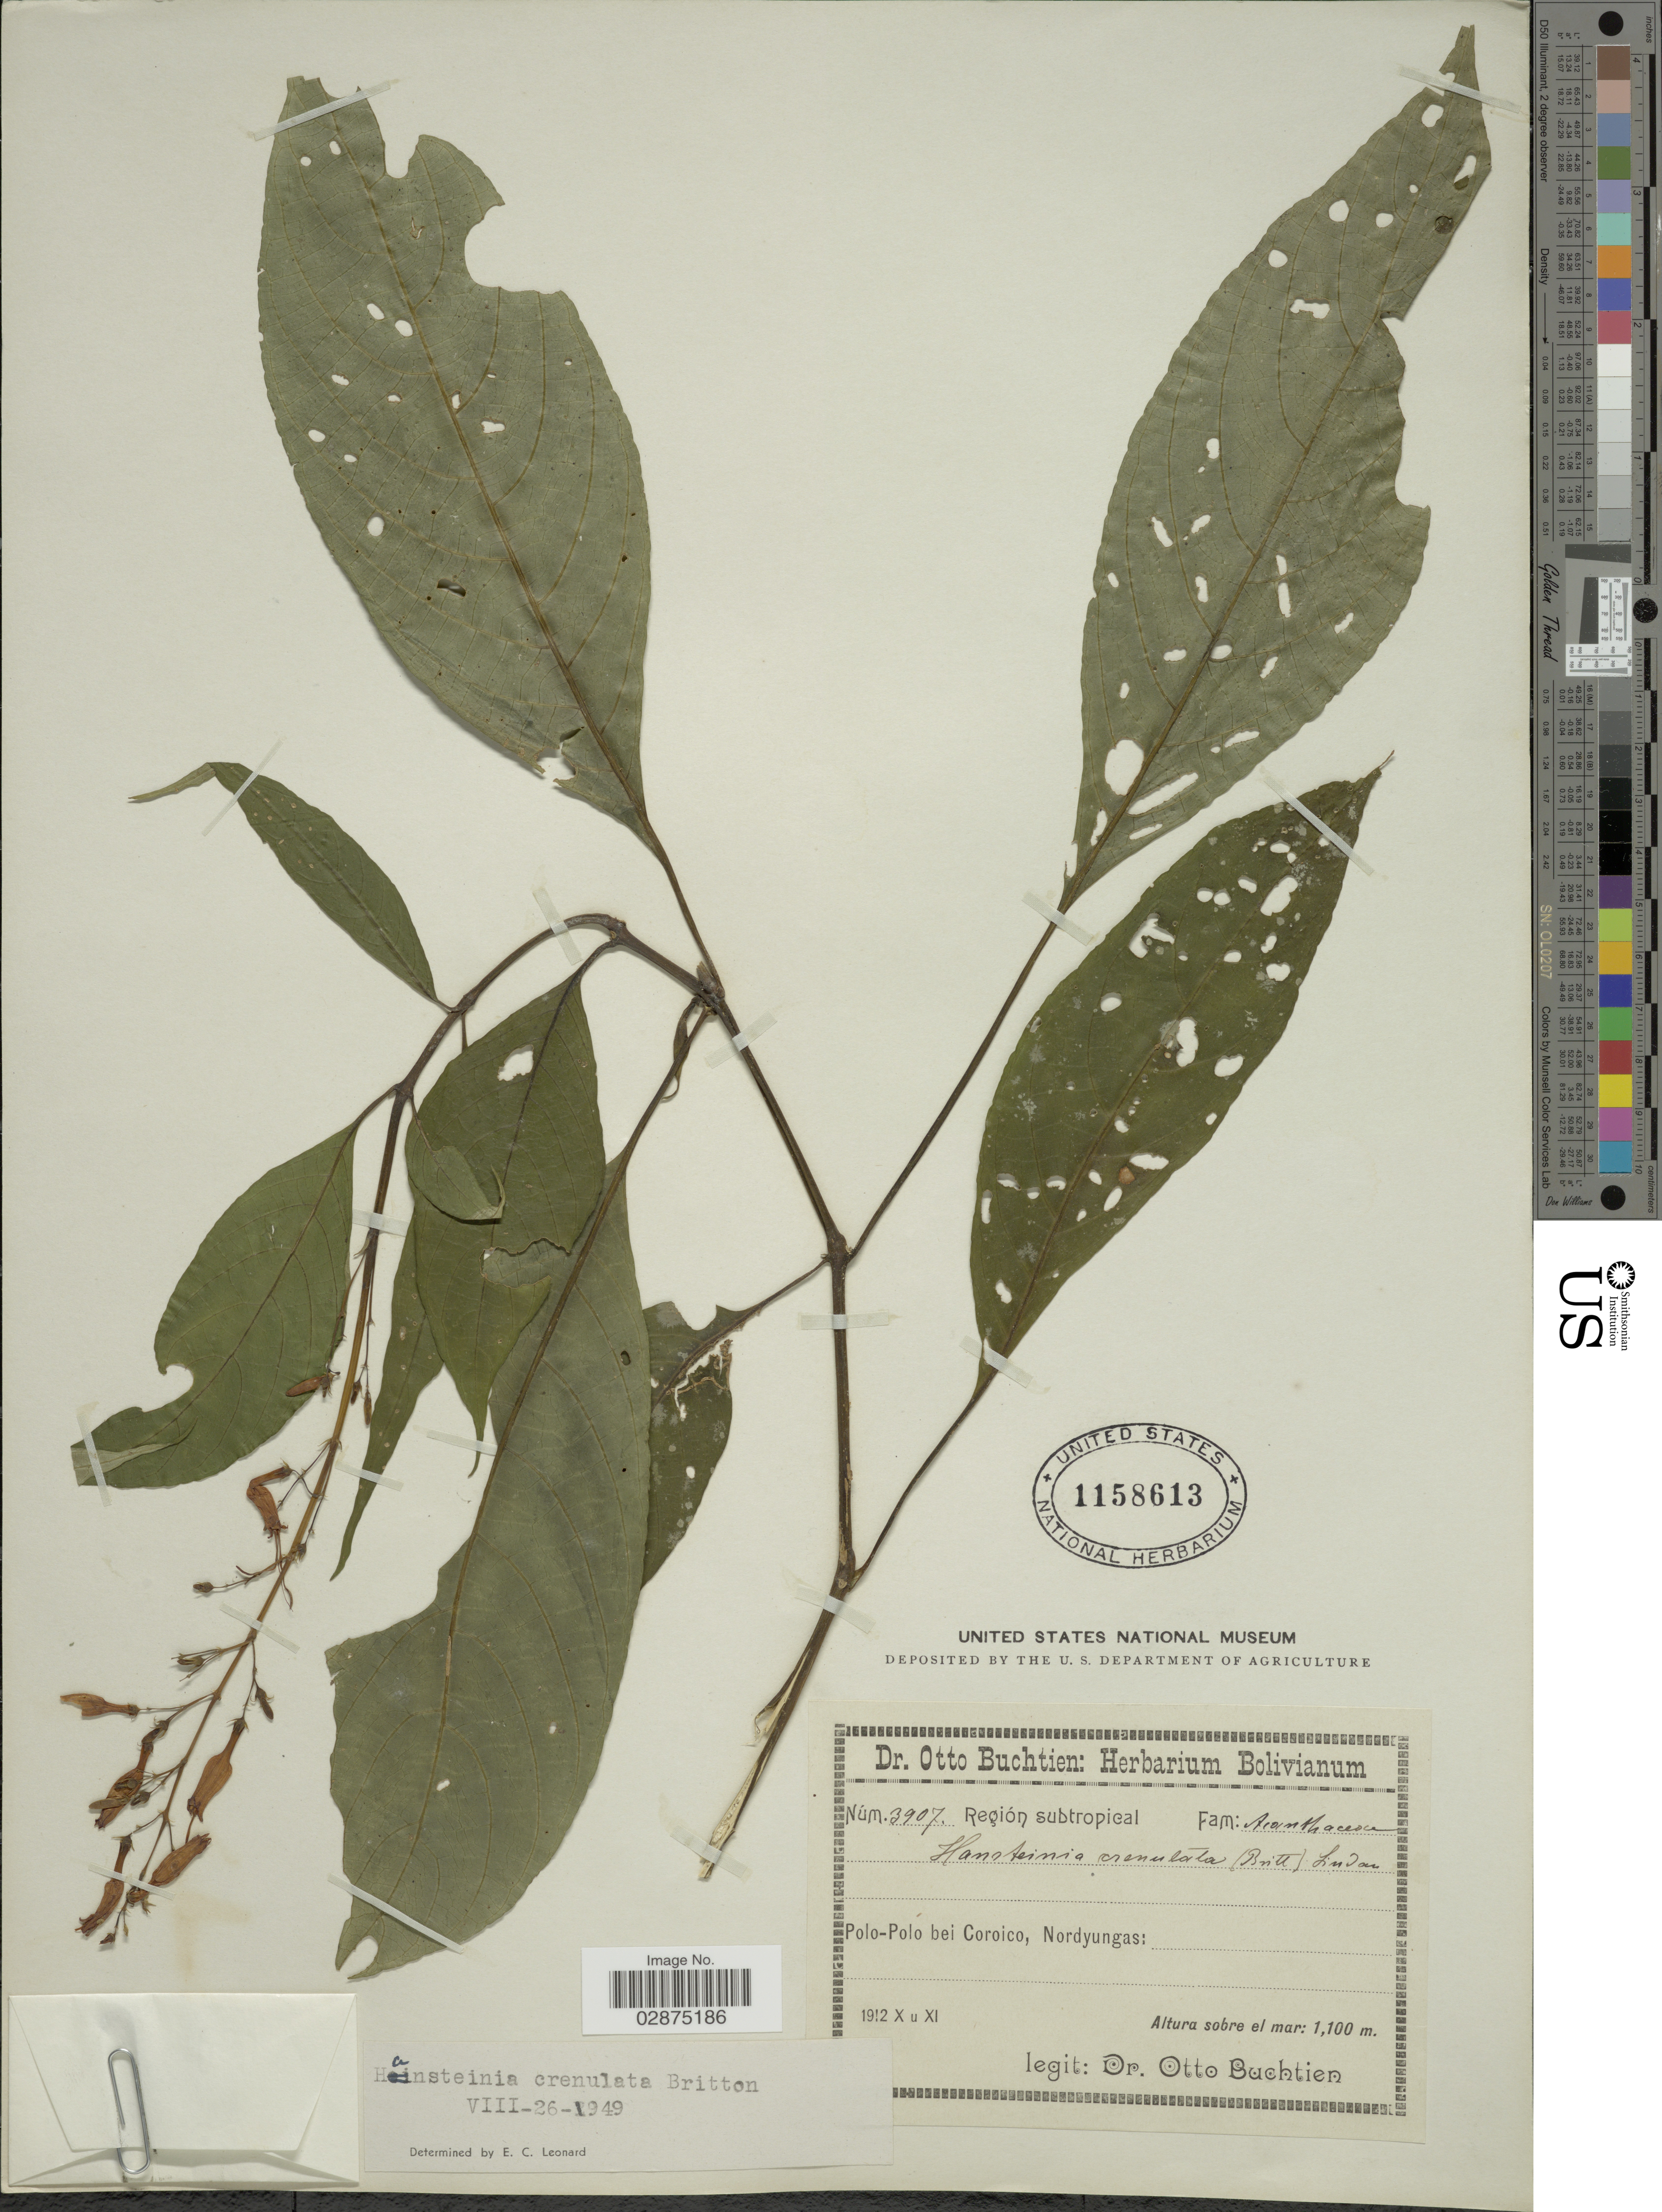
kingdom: Plantae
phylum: Tracheophyta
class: Magnoliopsida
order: Lamiales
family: Acanthaceae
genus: Stenostephanus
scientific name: Stenostephanus crenulatus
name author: (Britton ex Rusby) Wassh.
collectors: O. Buchtien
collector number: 3907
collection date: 1912-10/1912-11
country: Bolivia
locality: Polo-Polo bei Coroico, Nordyungas.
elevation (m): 1100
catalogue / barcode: US 1158613